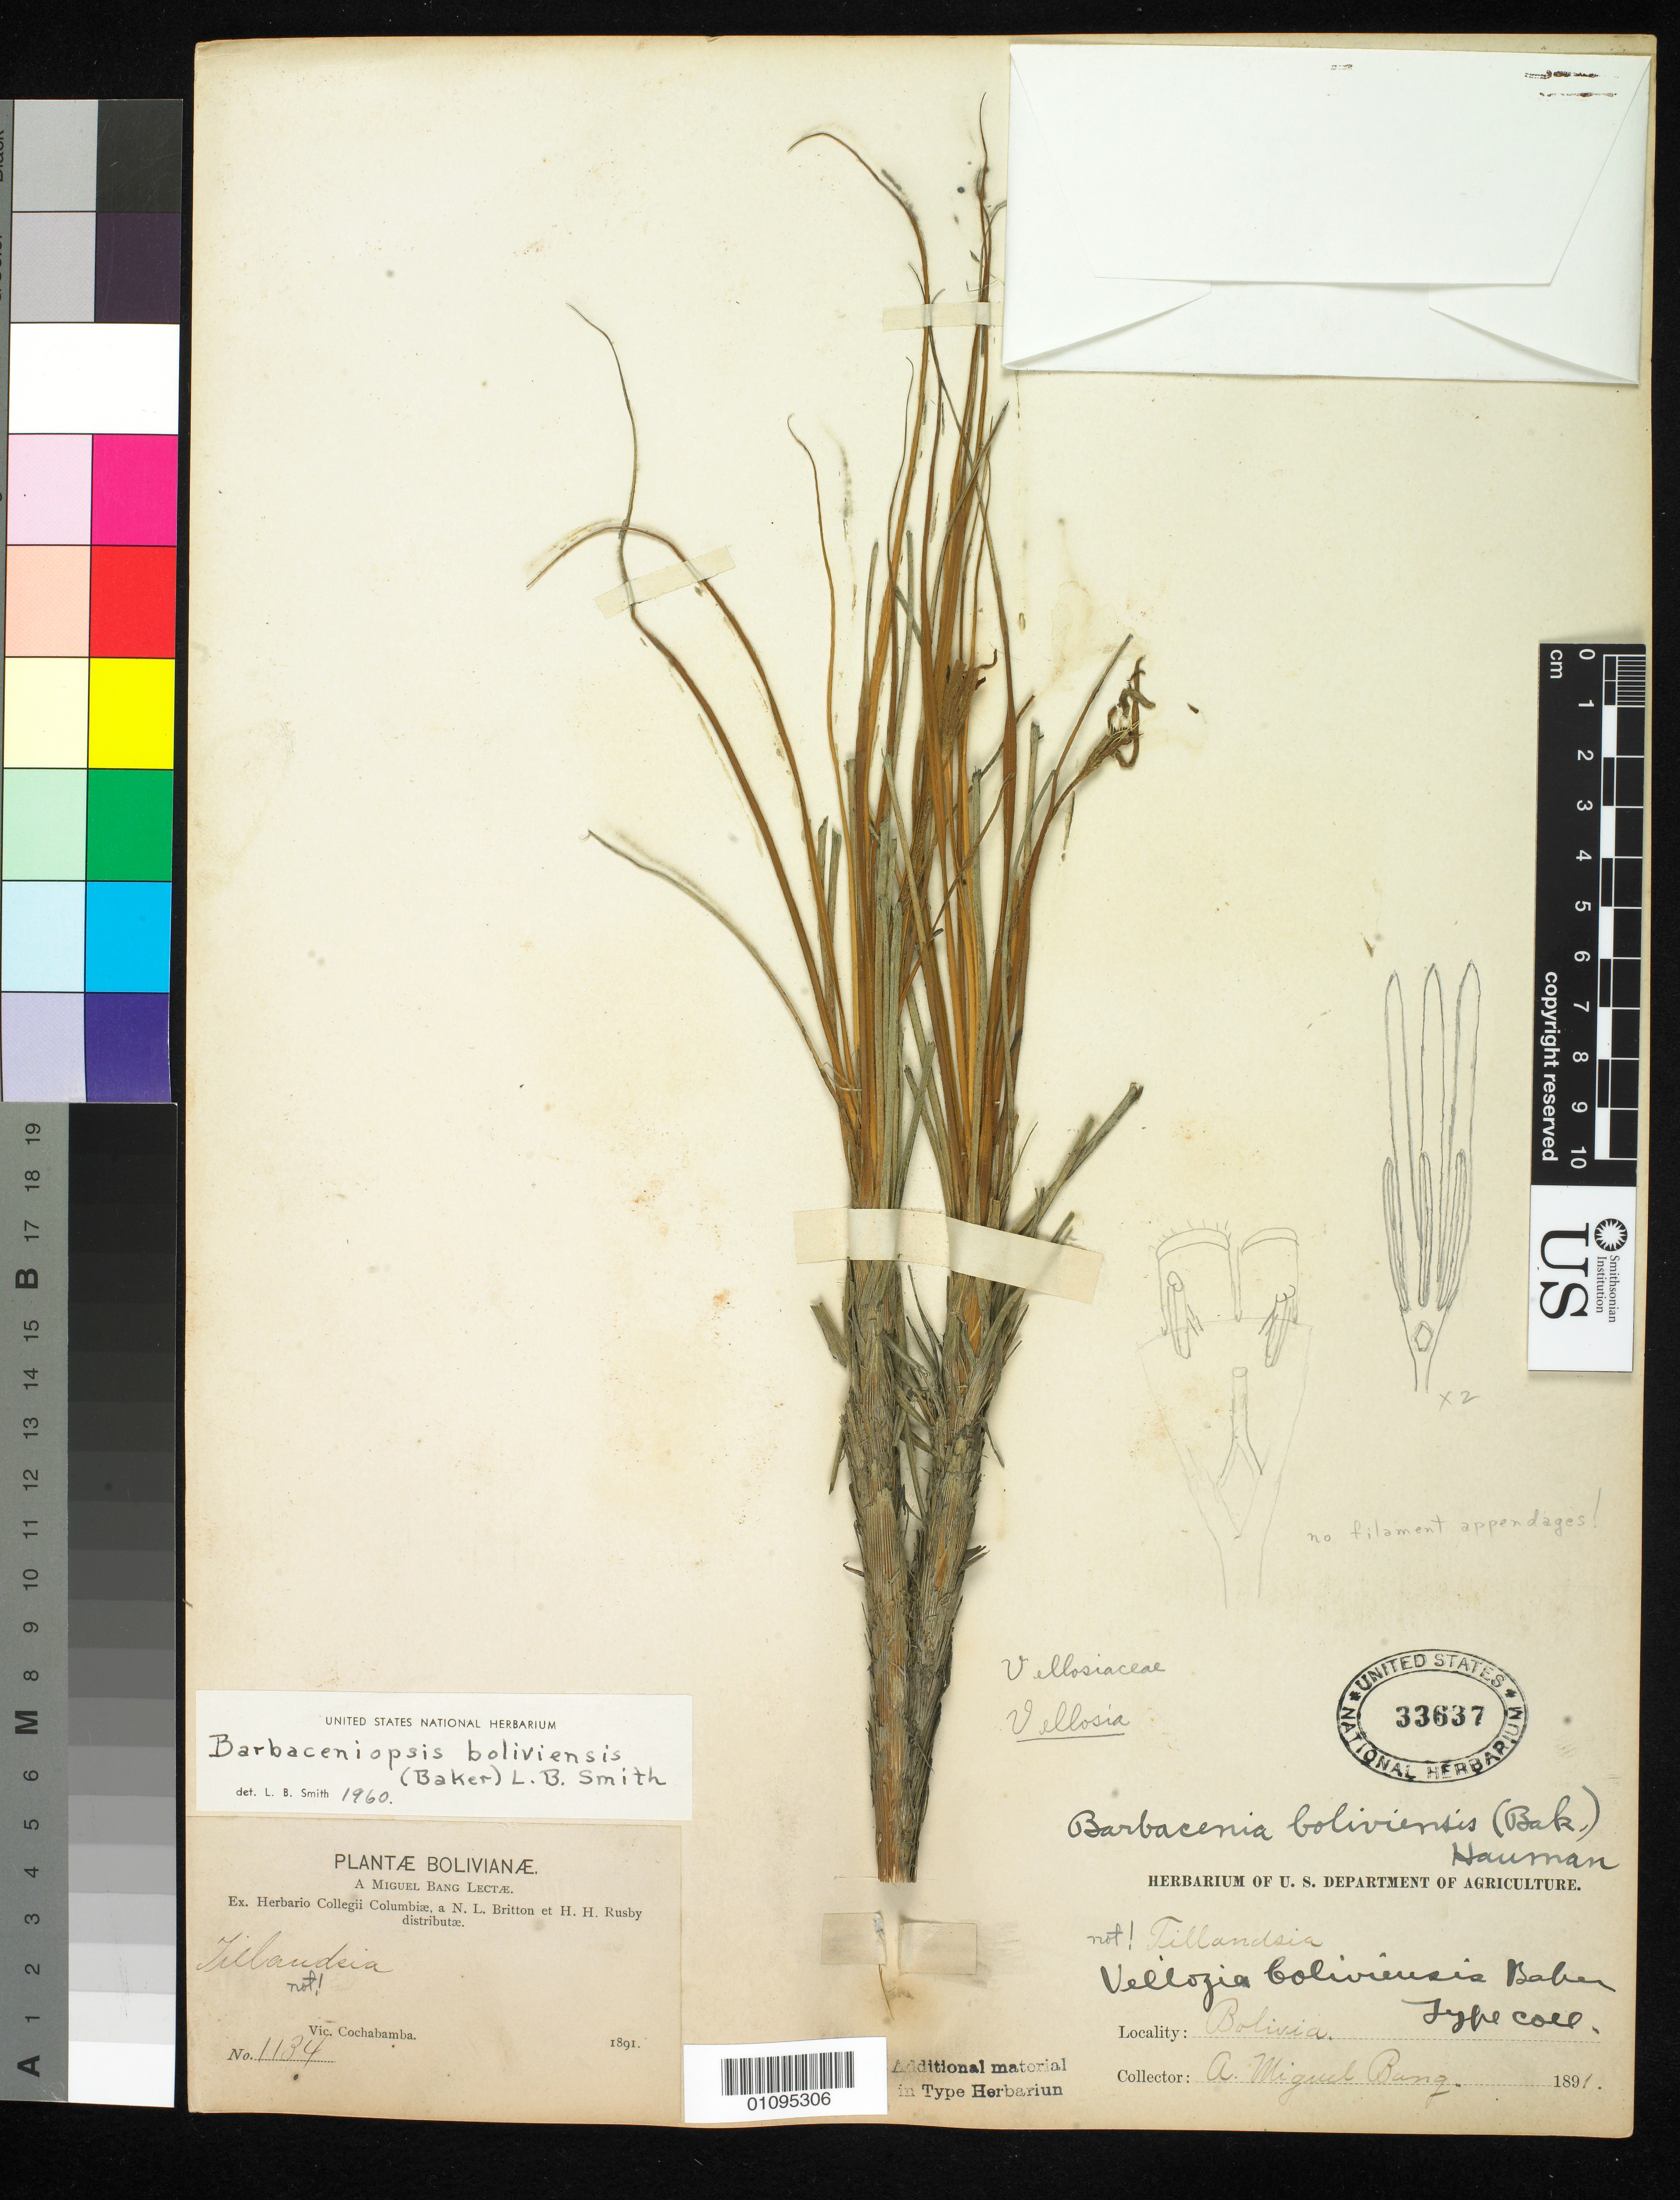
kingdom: Plantae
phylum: Tracheophyta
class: Liliopsida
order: Pandanales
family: Velloziaceae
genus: Vellozia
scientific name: Vellozia boliviensis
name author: C.F. Baker in Rusby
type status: Isotype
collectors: M. Bang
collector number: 1134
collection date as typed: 1891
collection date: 1891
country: Bolivia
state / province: Cochabamba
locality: Vic. Cochabamba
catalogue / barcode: US 33637